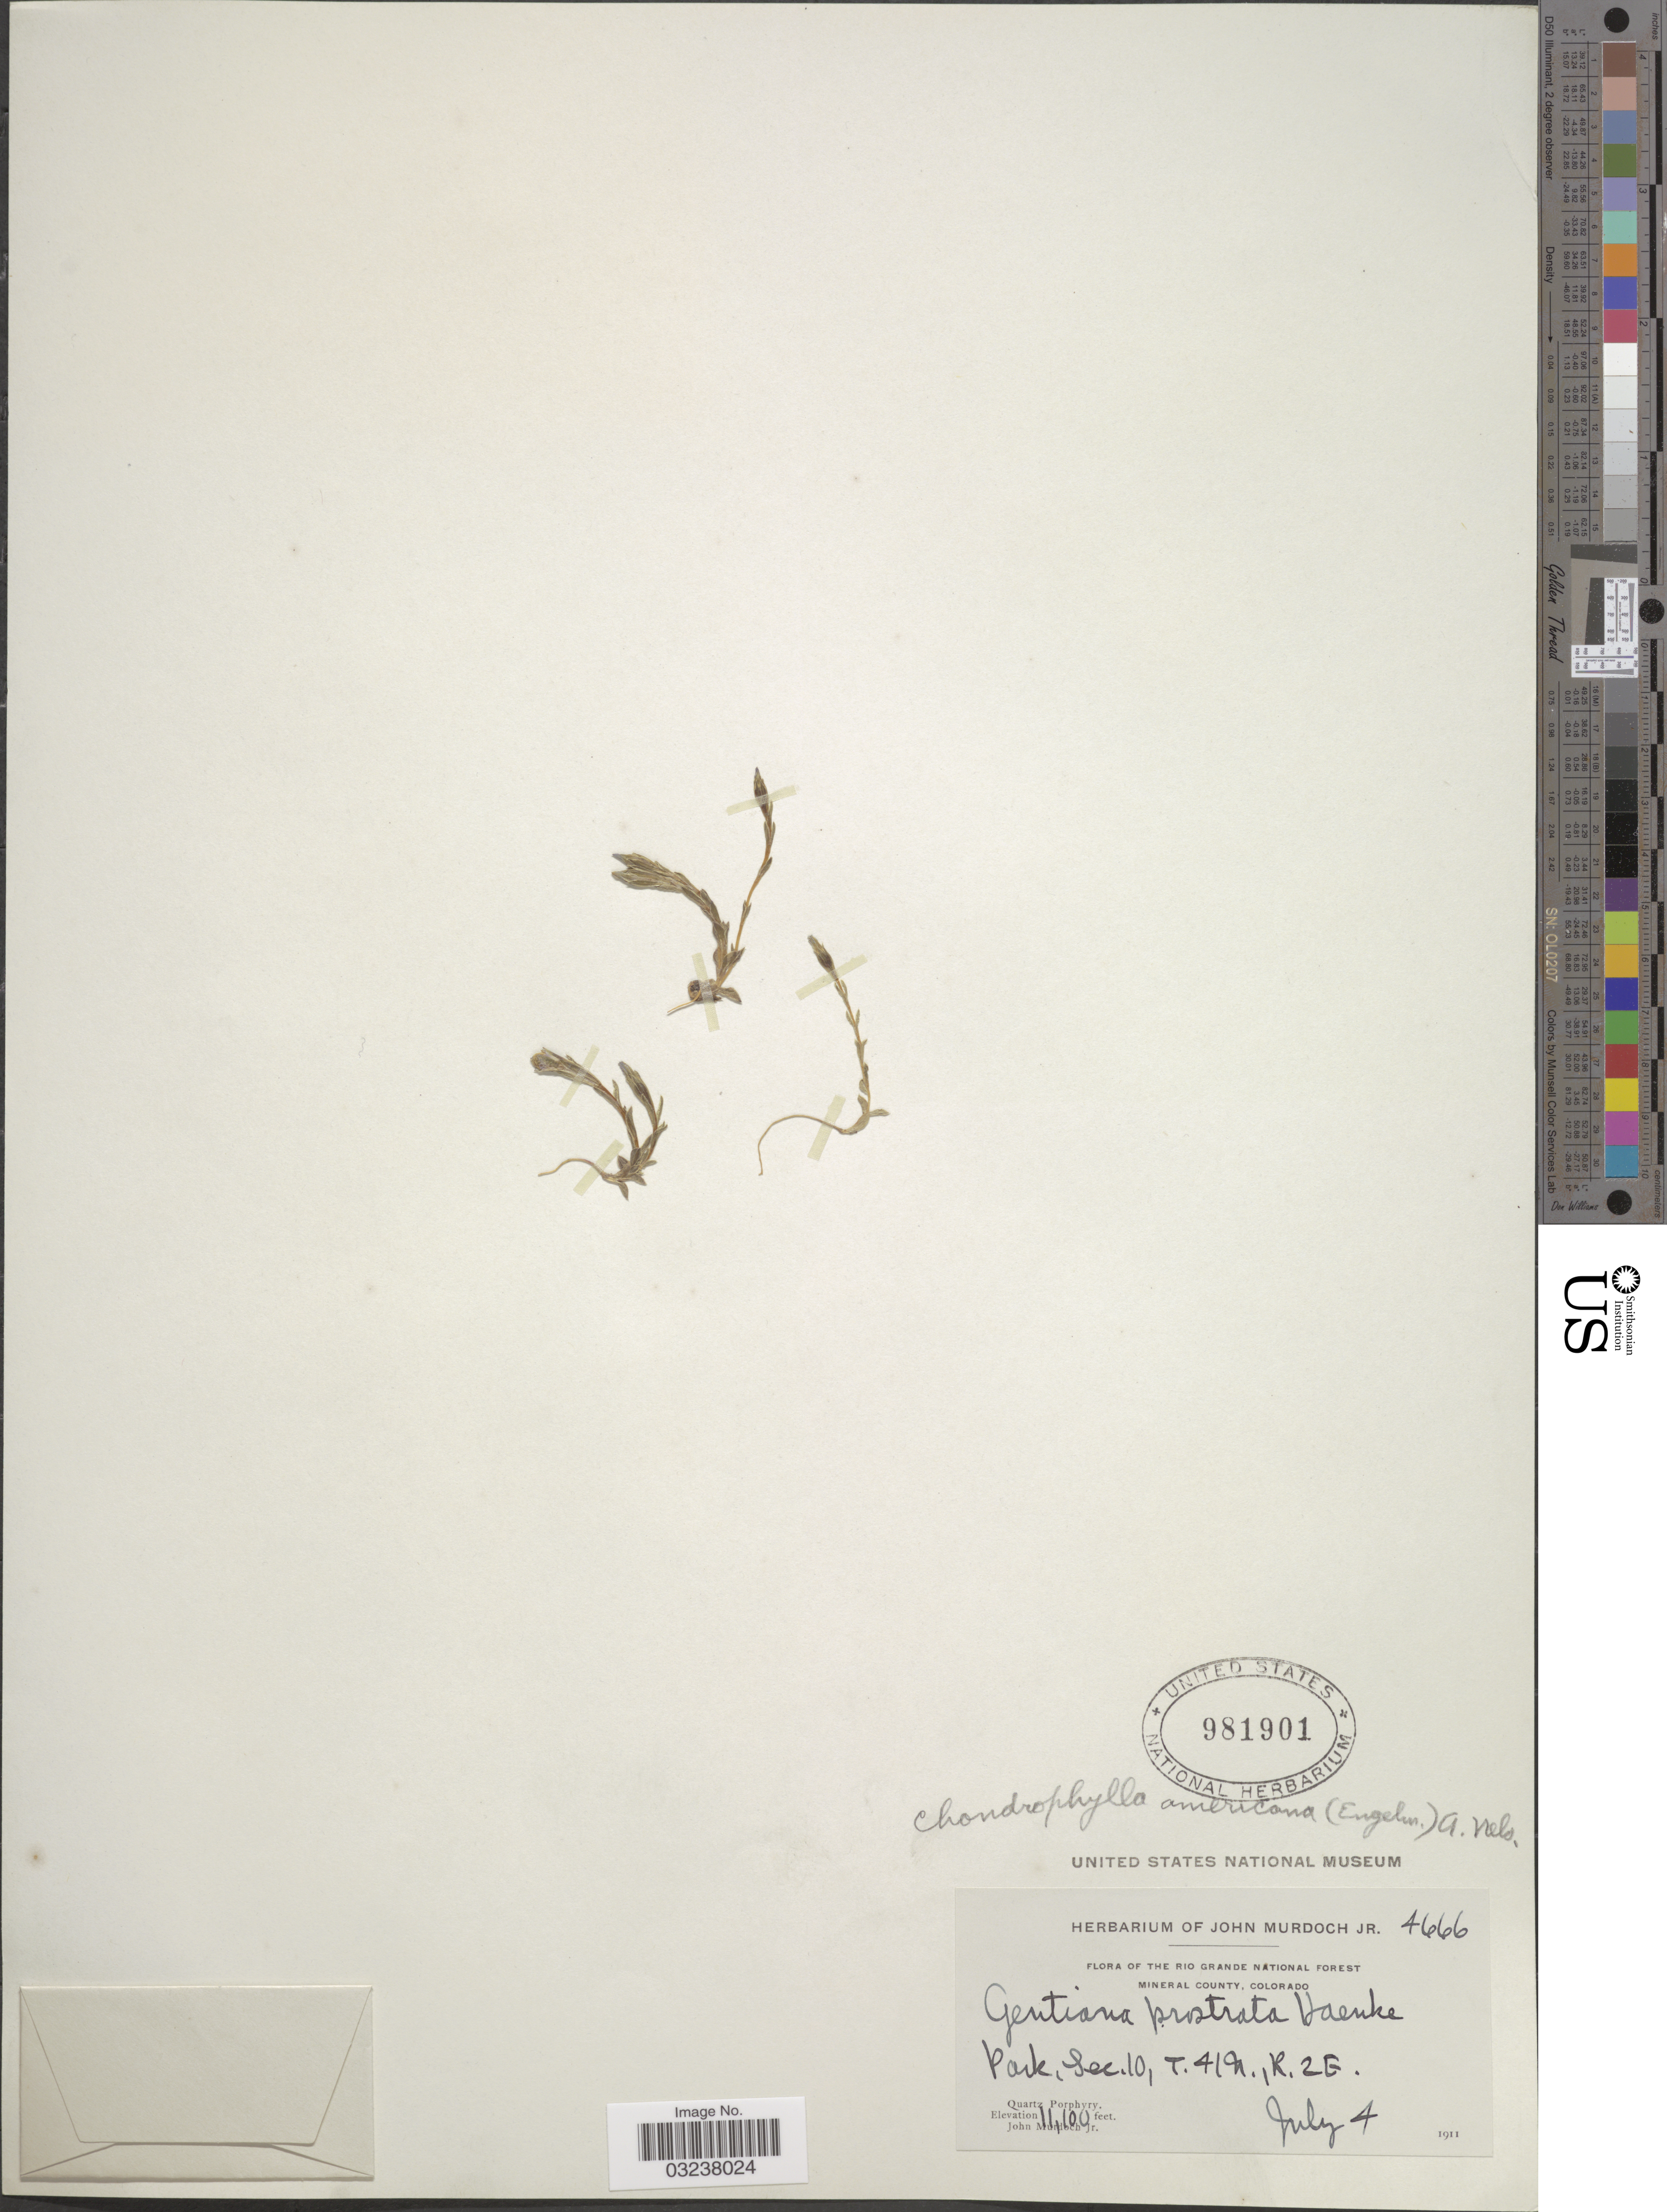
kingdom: Plantae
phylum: Tracheophyta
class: Magnoliopsida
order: Gentianales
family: Gentianaceae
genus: Gentiana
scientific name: Gentiana prostrata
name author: Haenke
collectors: J. Murdoch Jr.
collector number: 4666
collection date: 1911-07-04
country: United States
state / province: Colorado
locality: Rio Grande National Forest. Park, Sec. 10, T.41N., R.2E. Quartz Porphyry.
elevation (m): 3383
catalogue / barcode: US 981901